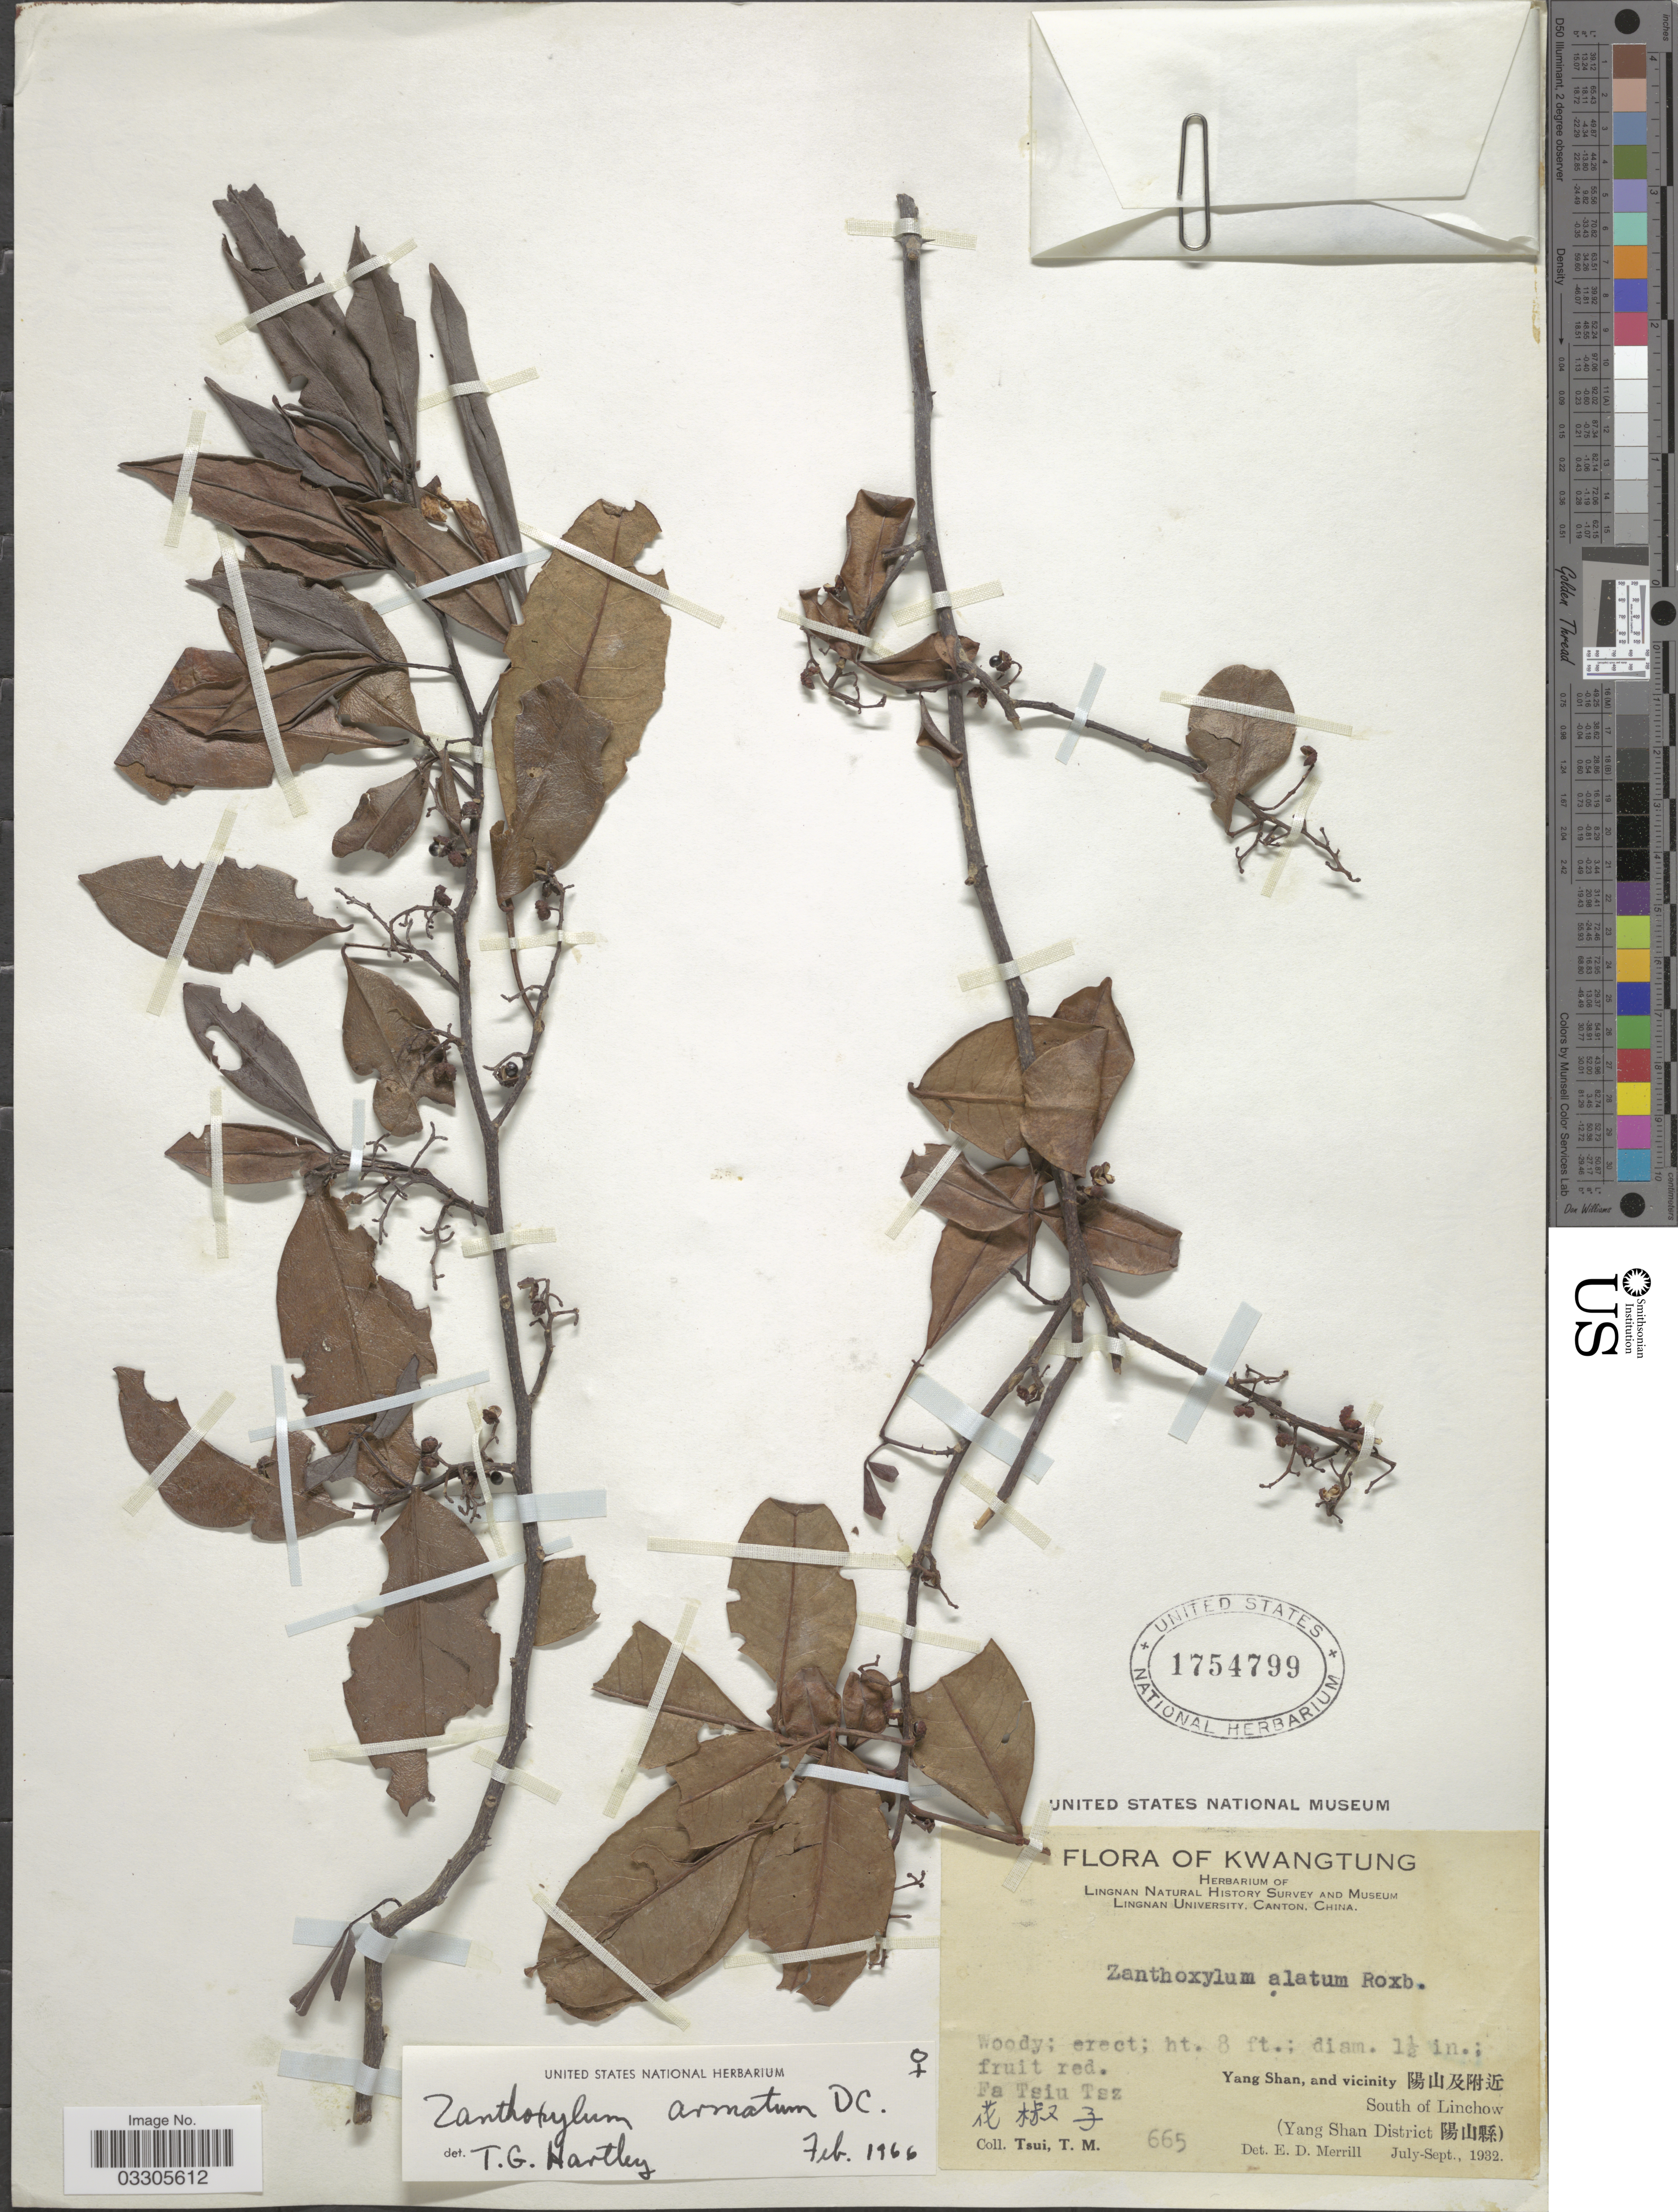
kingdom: Plantae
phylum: Tracheophyta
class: Magnoliopsida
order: Sapindales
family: Rutaceae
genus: Zanthoxylum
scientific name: Zanthoxylum armatum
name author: DC.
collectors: T. Tsui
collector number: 665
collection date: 1932-07/1932-09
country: China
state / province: Guangdong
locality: Kwangtung, Fa Tsiu Tsz X, Yang Shan, and vicinity X, South of Linchow (Yang Shan District X).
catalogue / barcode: US 1754799